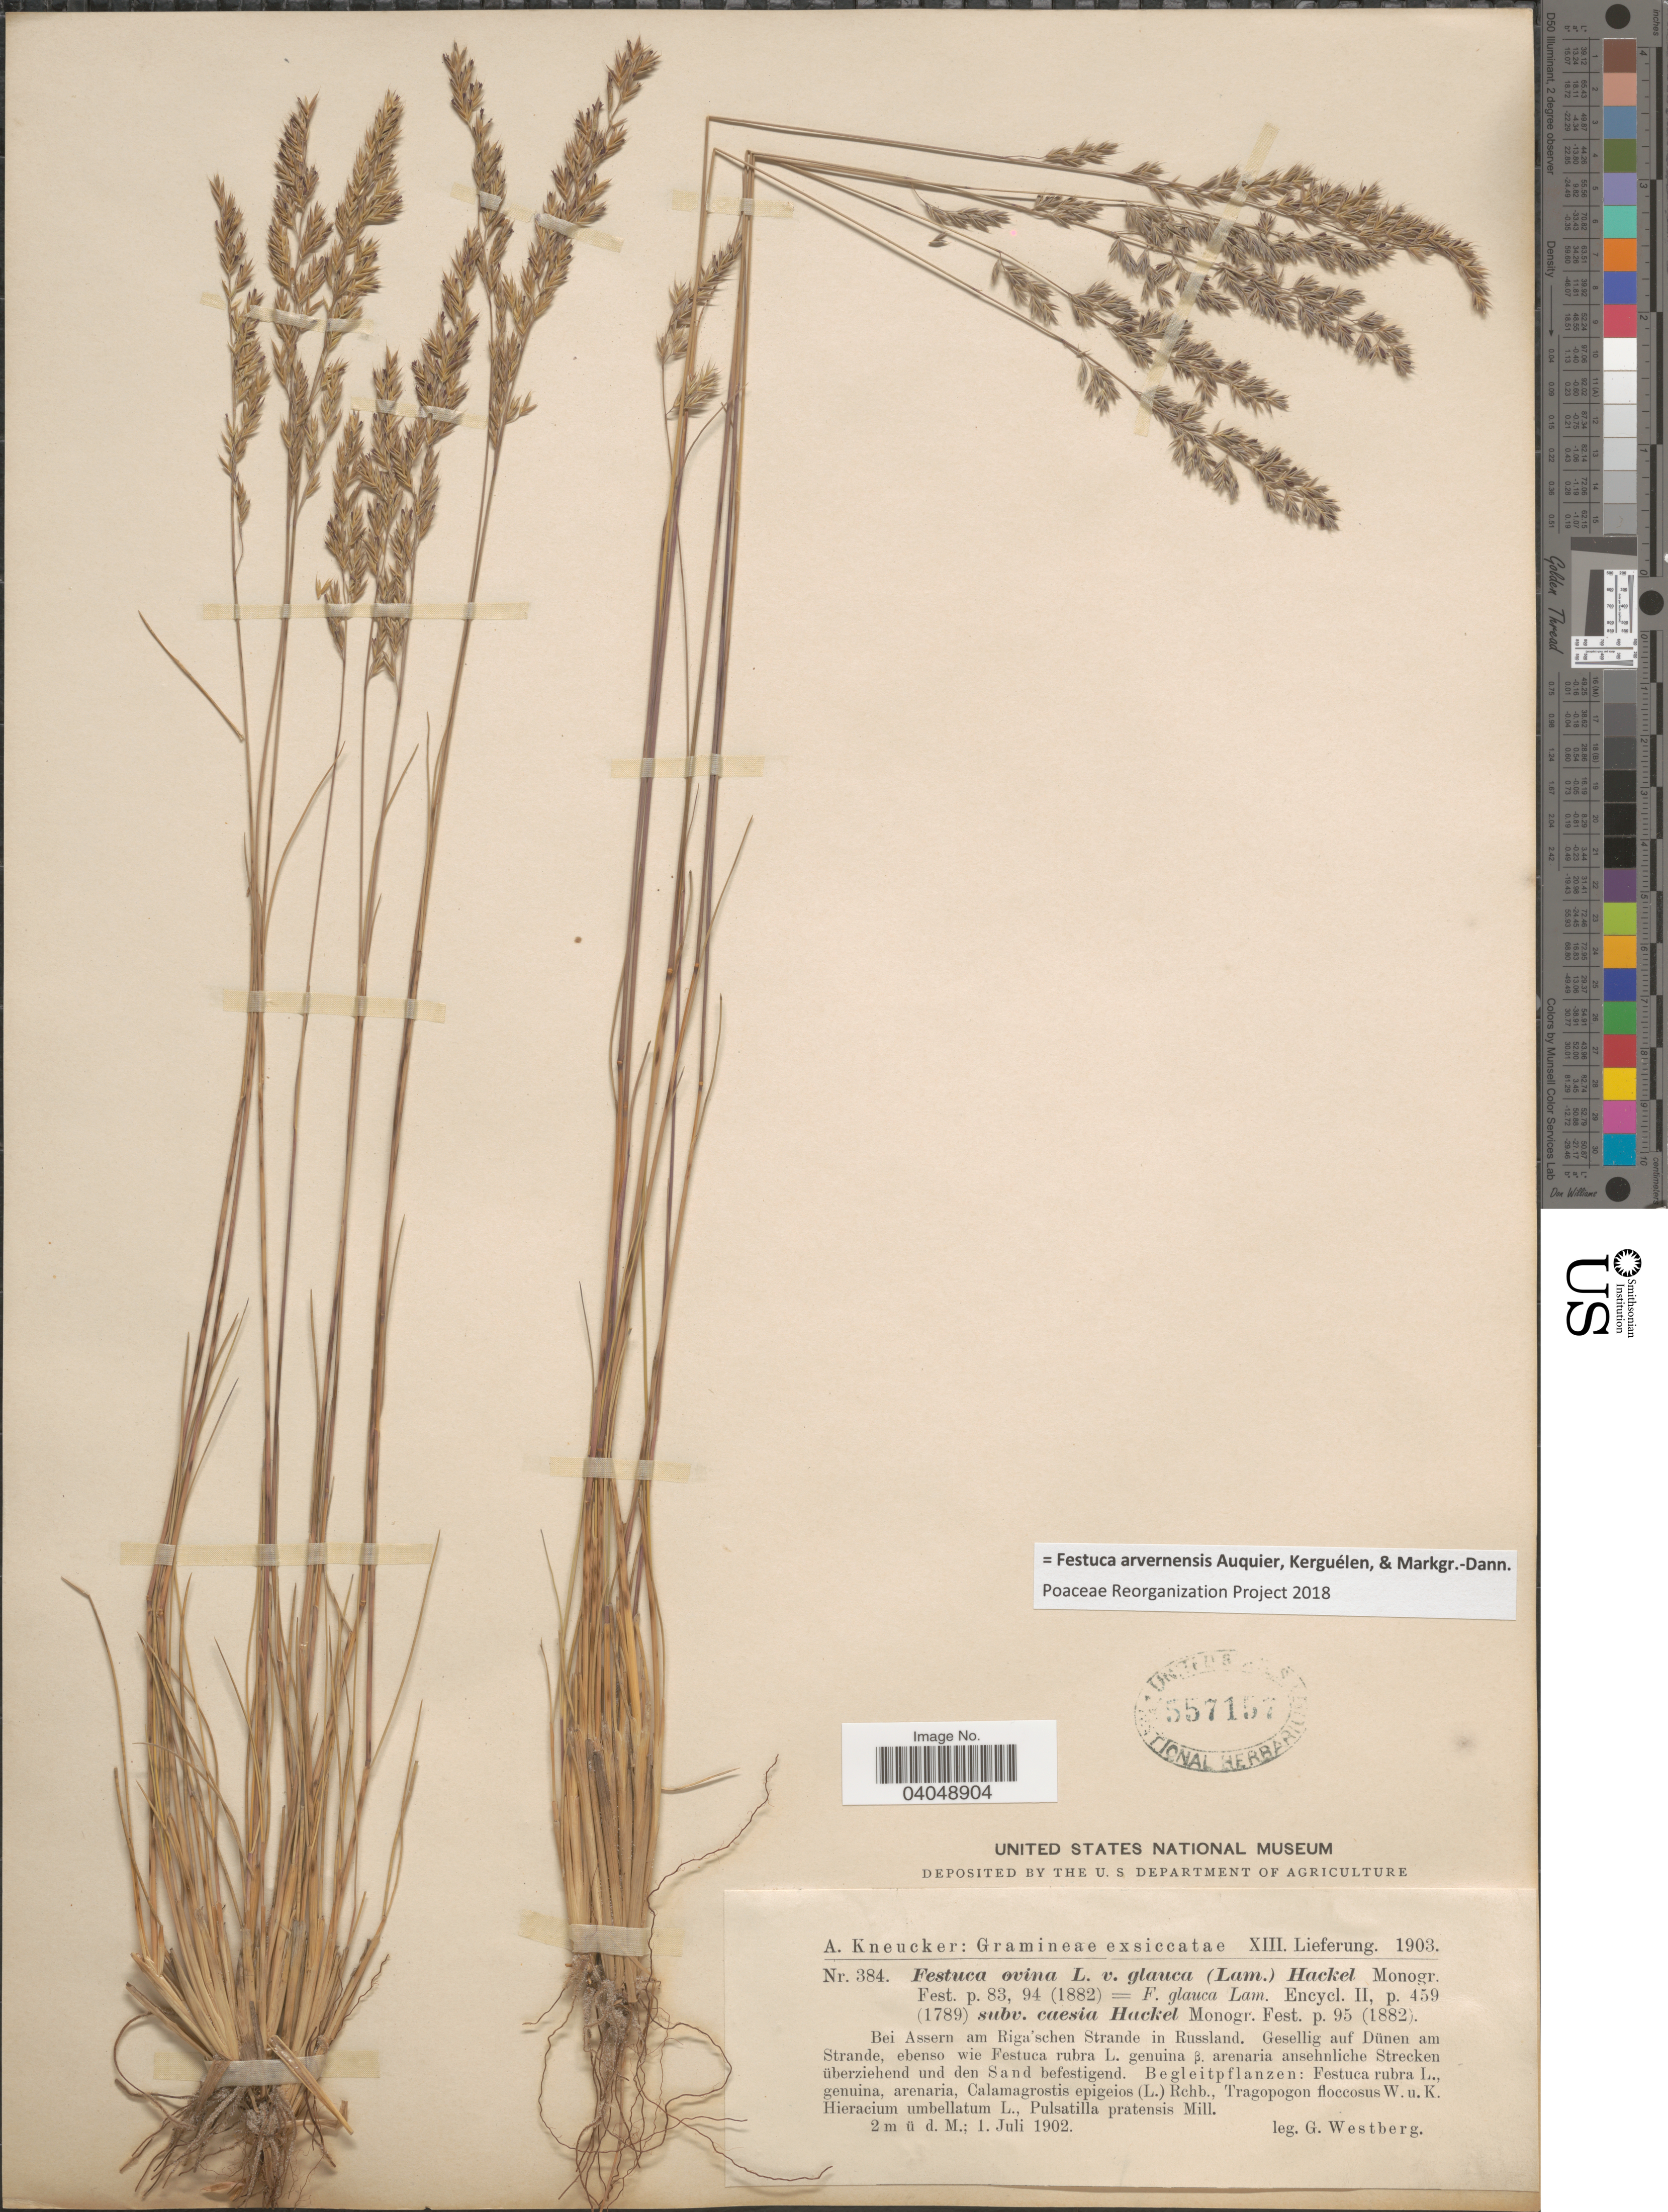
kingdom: Plantae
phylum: Tracheophyta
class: Liliopsida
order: Poales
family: Poaceae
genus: Festuca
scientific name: Festuca arvernensis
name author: Auquier et al.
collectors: G. Westberg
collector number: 384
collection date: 1902-07-01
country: Latvia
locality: Bei Assern am Riga'schen Strande in Russland. Gesellig auf Dünen am Strande.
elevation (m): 2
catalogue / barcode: US 557157